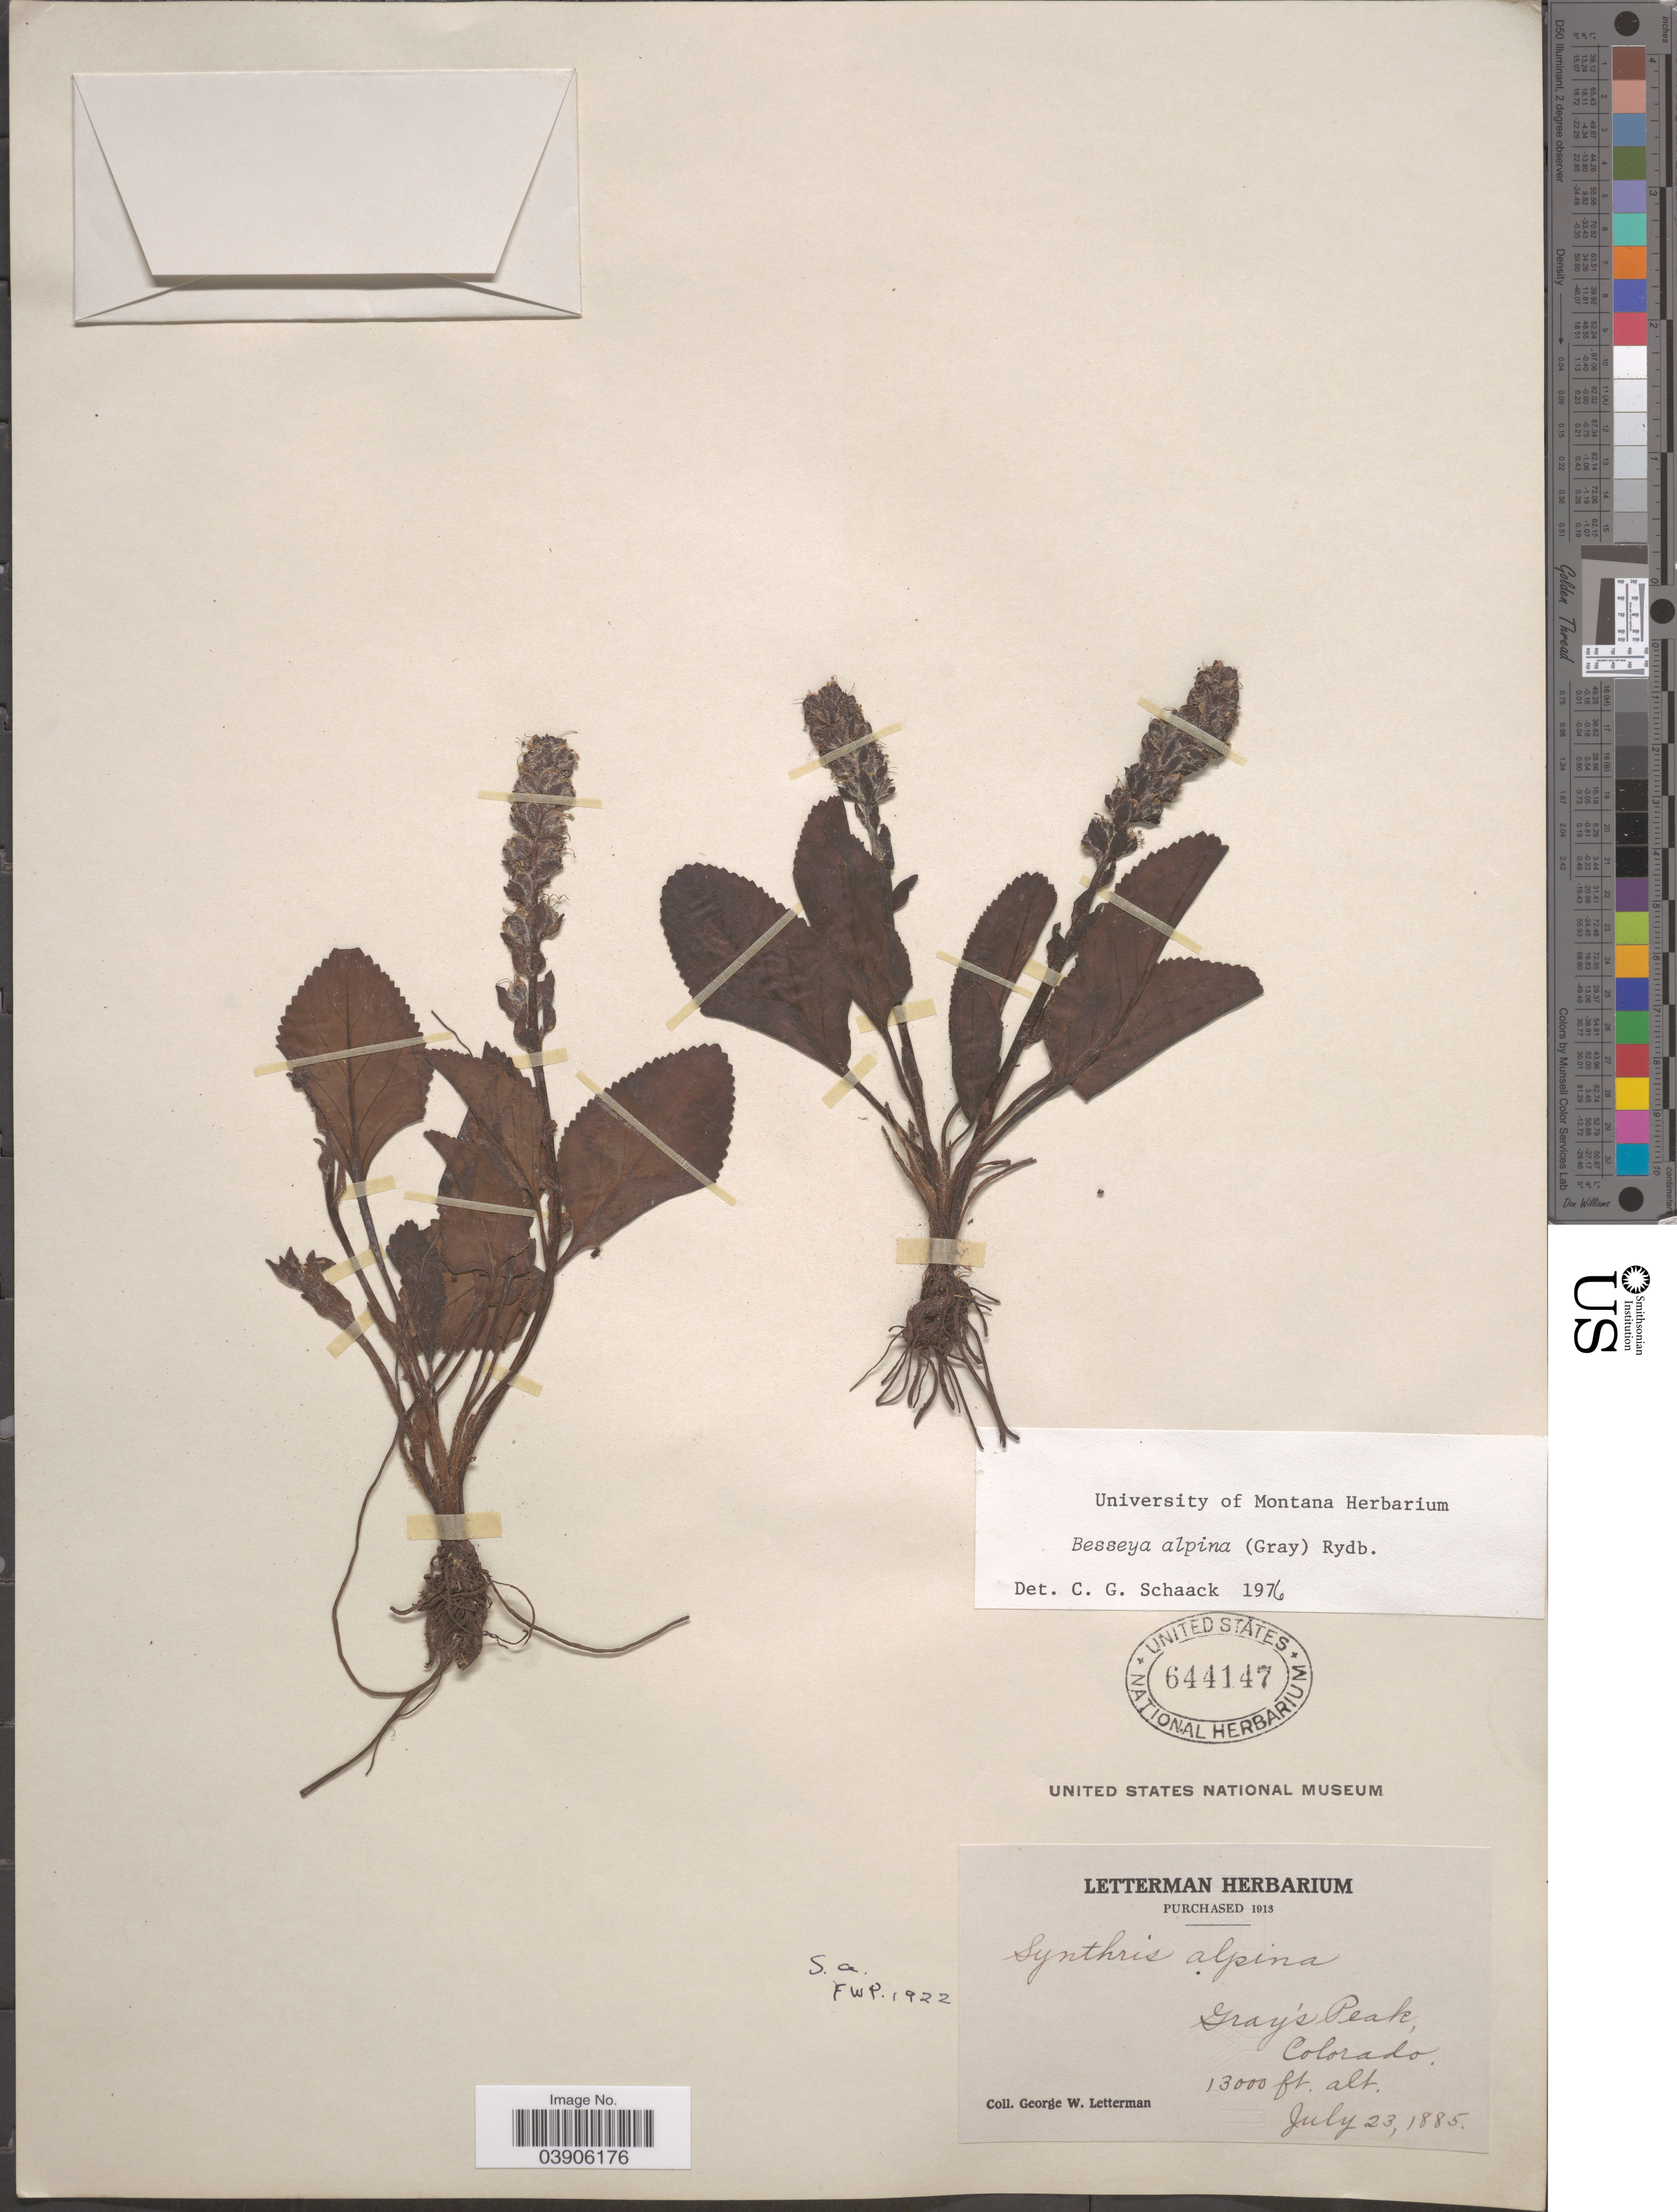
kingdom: Plantae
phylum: Tracheophyta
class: Magnoliopsida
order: Lamiales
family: Plantaginaceae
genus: Synthyris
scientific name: Synthyris alpina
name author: A. Gray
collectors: G. W. Letterman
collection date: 1885-07-23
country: United States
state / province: Colorado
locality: Gray's Peak.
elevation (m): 3962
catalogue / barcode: US 644147